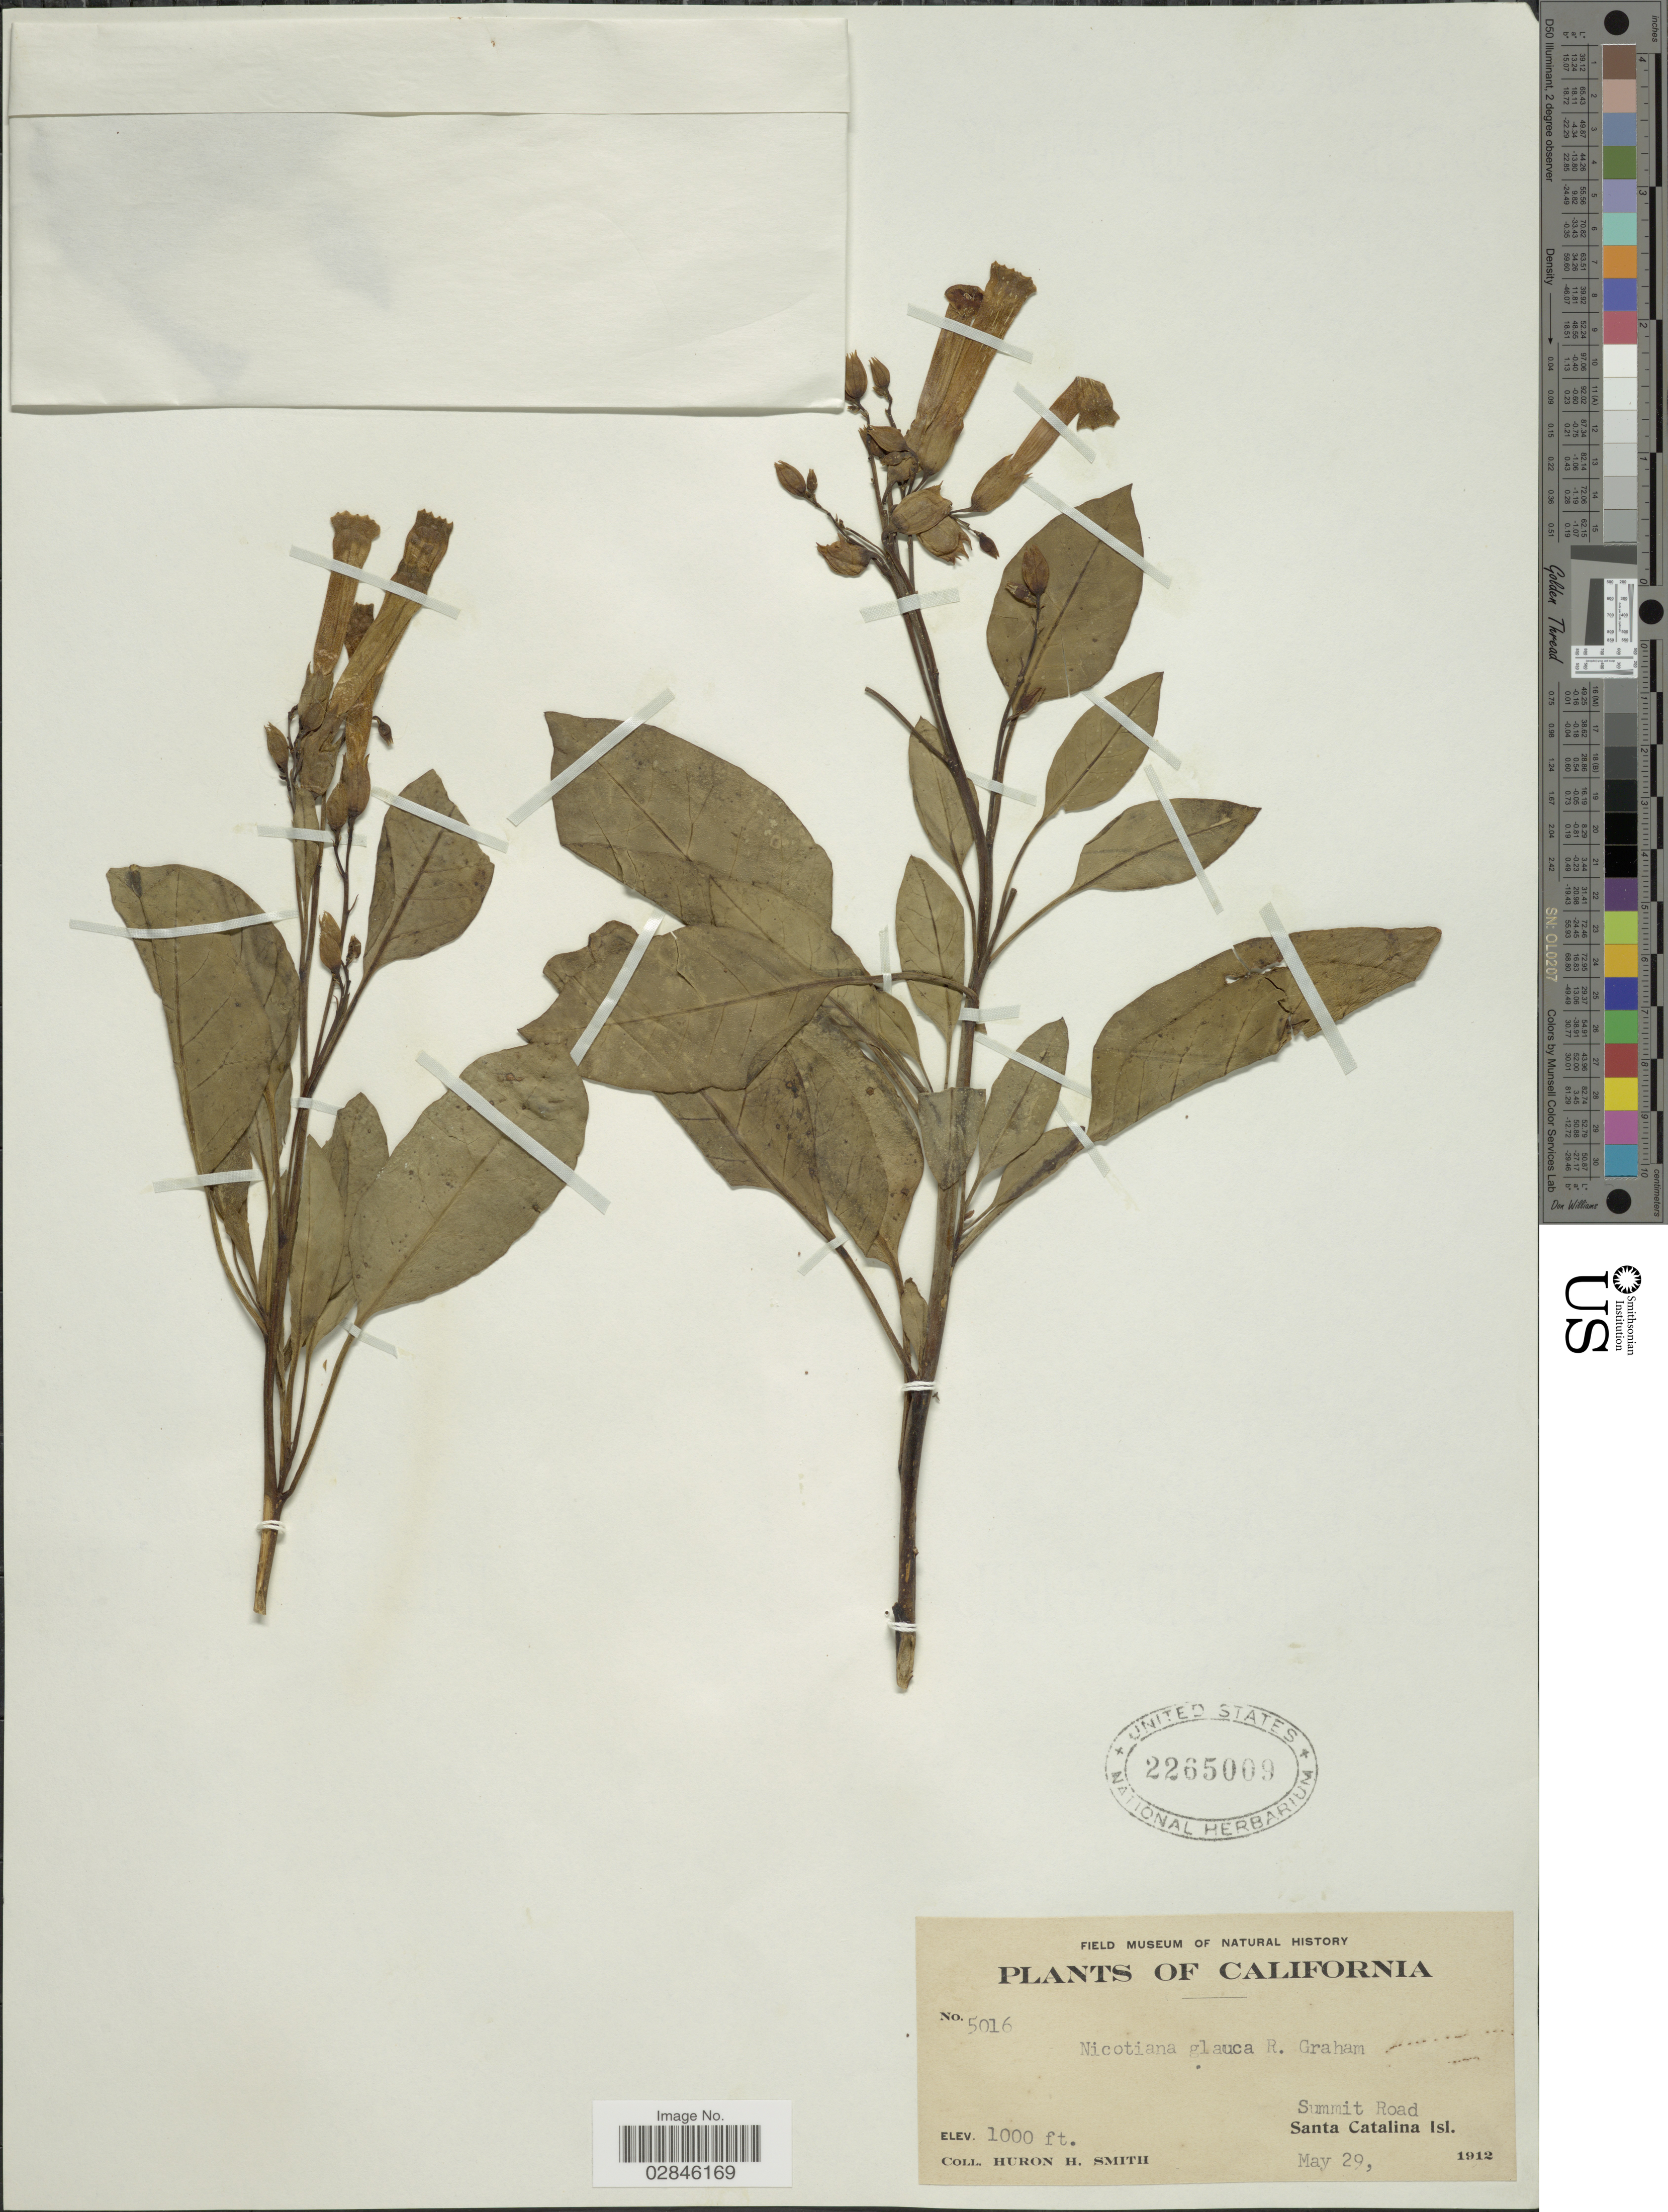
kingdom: Plantae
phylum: Tracheophyta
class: Magnoliopsida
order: Solanales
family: Solanaceae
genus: Nicotiana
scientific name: Nicotiana glauca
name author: Graham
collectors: Huron H. Smith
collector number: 5016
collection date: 1912-05-29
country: United States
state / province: California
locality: Summit Road. Santa Catalina Isl.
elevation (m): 305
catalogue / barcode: US 2265009